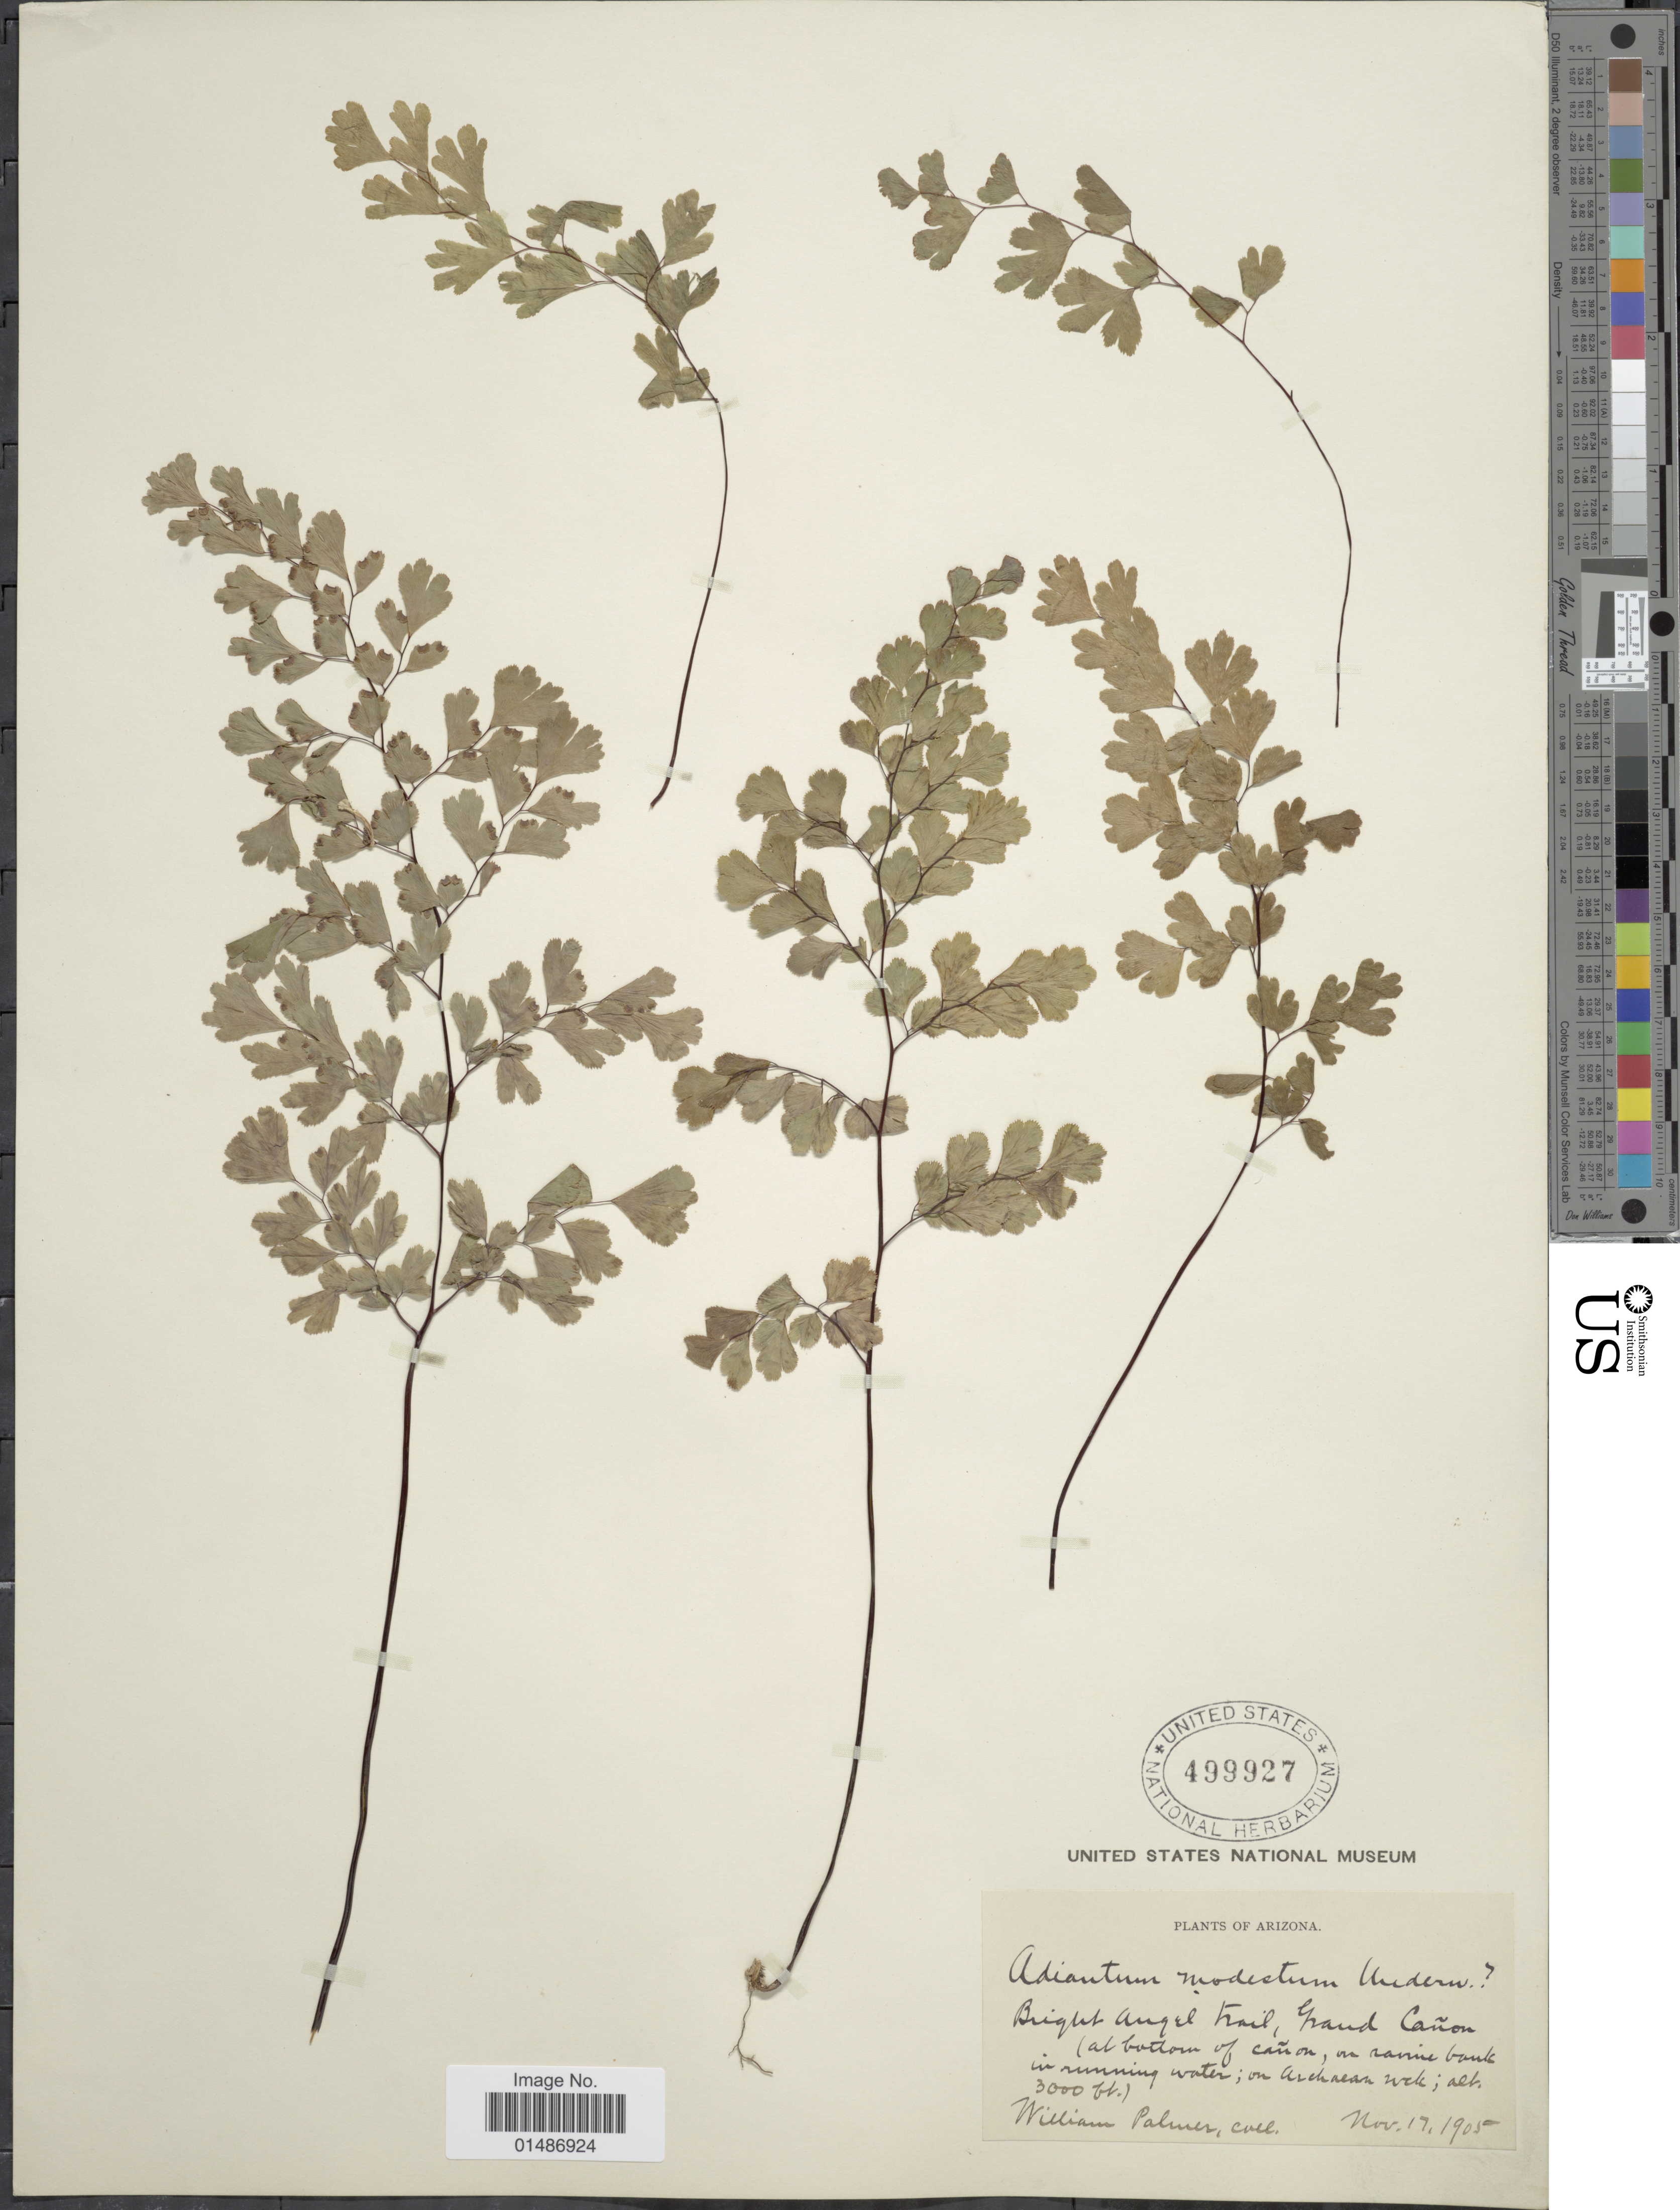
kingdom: Plantae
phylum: Tracheophyta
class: Polypodiopsida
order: Polypodiales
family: Pteridaceae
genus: Adiantum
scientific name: Adiantum capillus-veneris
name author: L.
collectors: W. Palmer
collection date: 1905-11-17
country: United States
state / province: Arizona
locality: Bright Angel trail, Grand Cañon (at bottom of cañon, on ravine bank in running water; on Archaean well).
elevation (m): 914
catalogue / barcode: US 499927